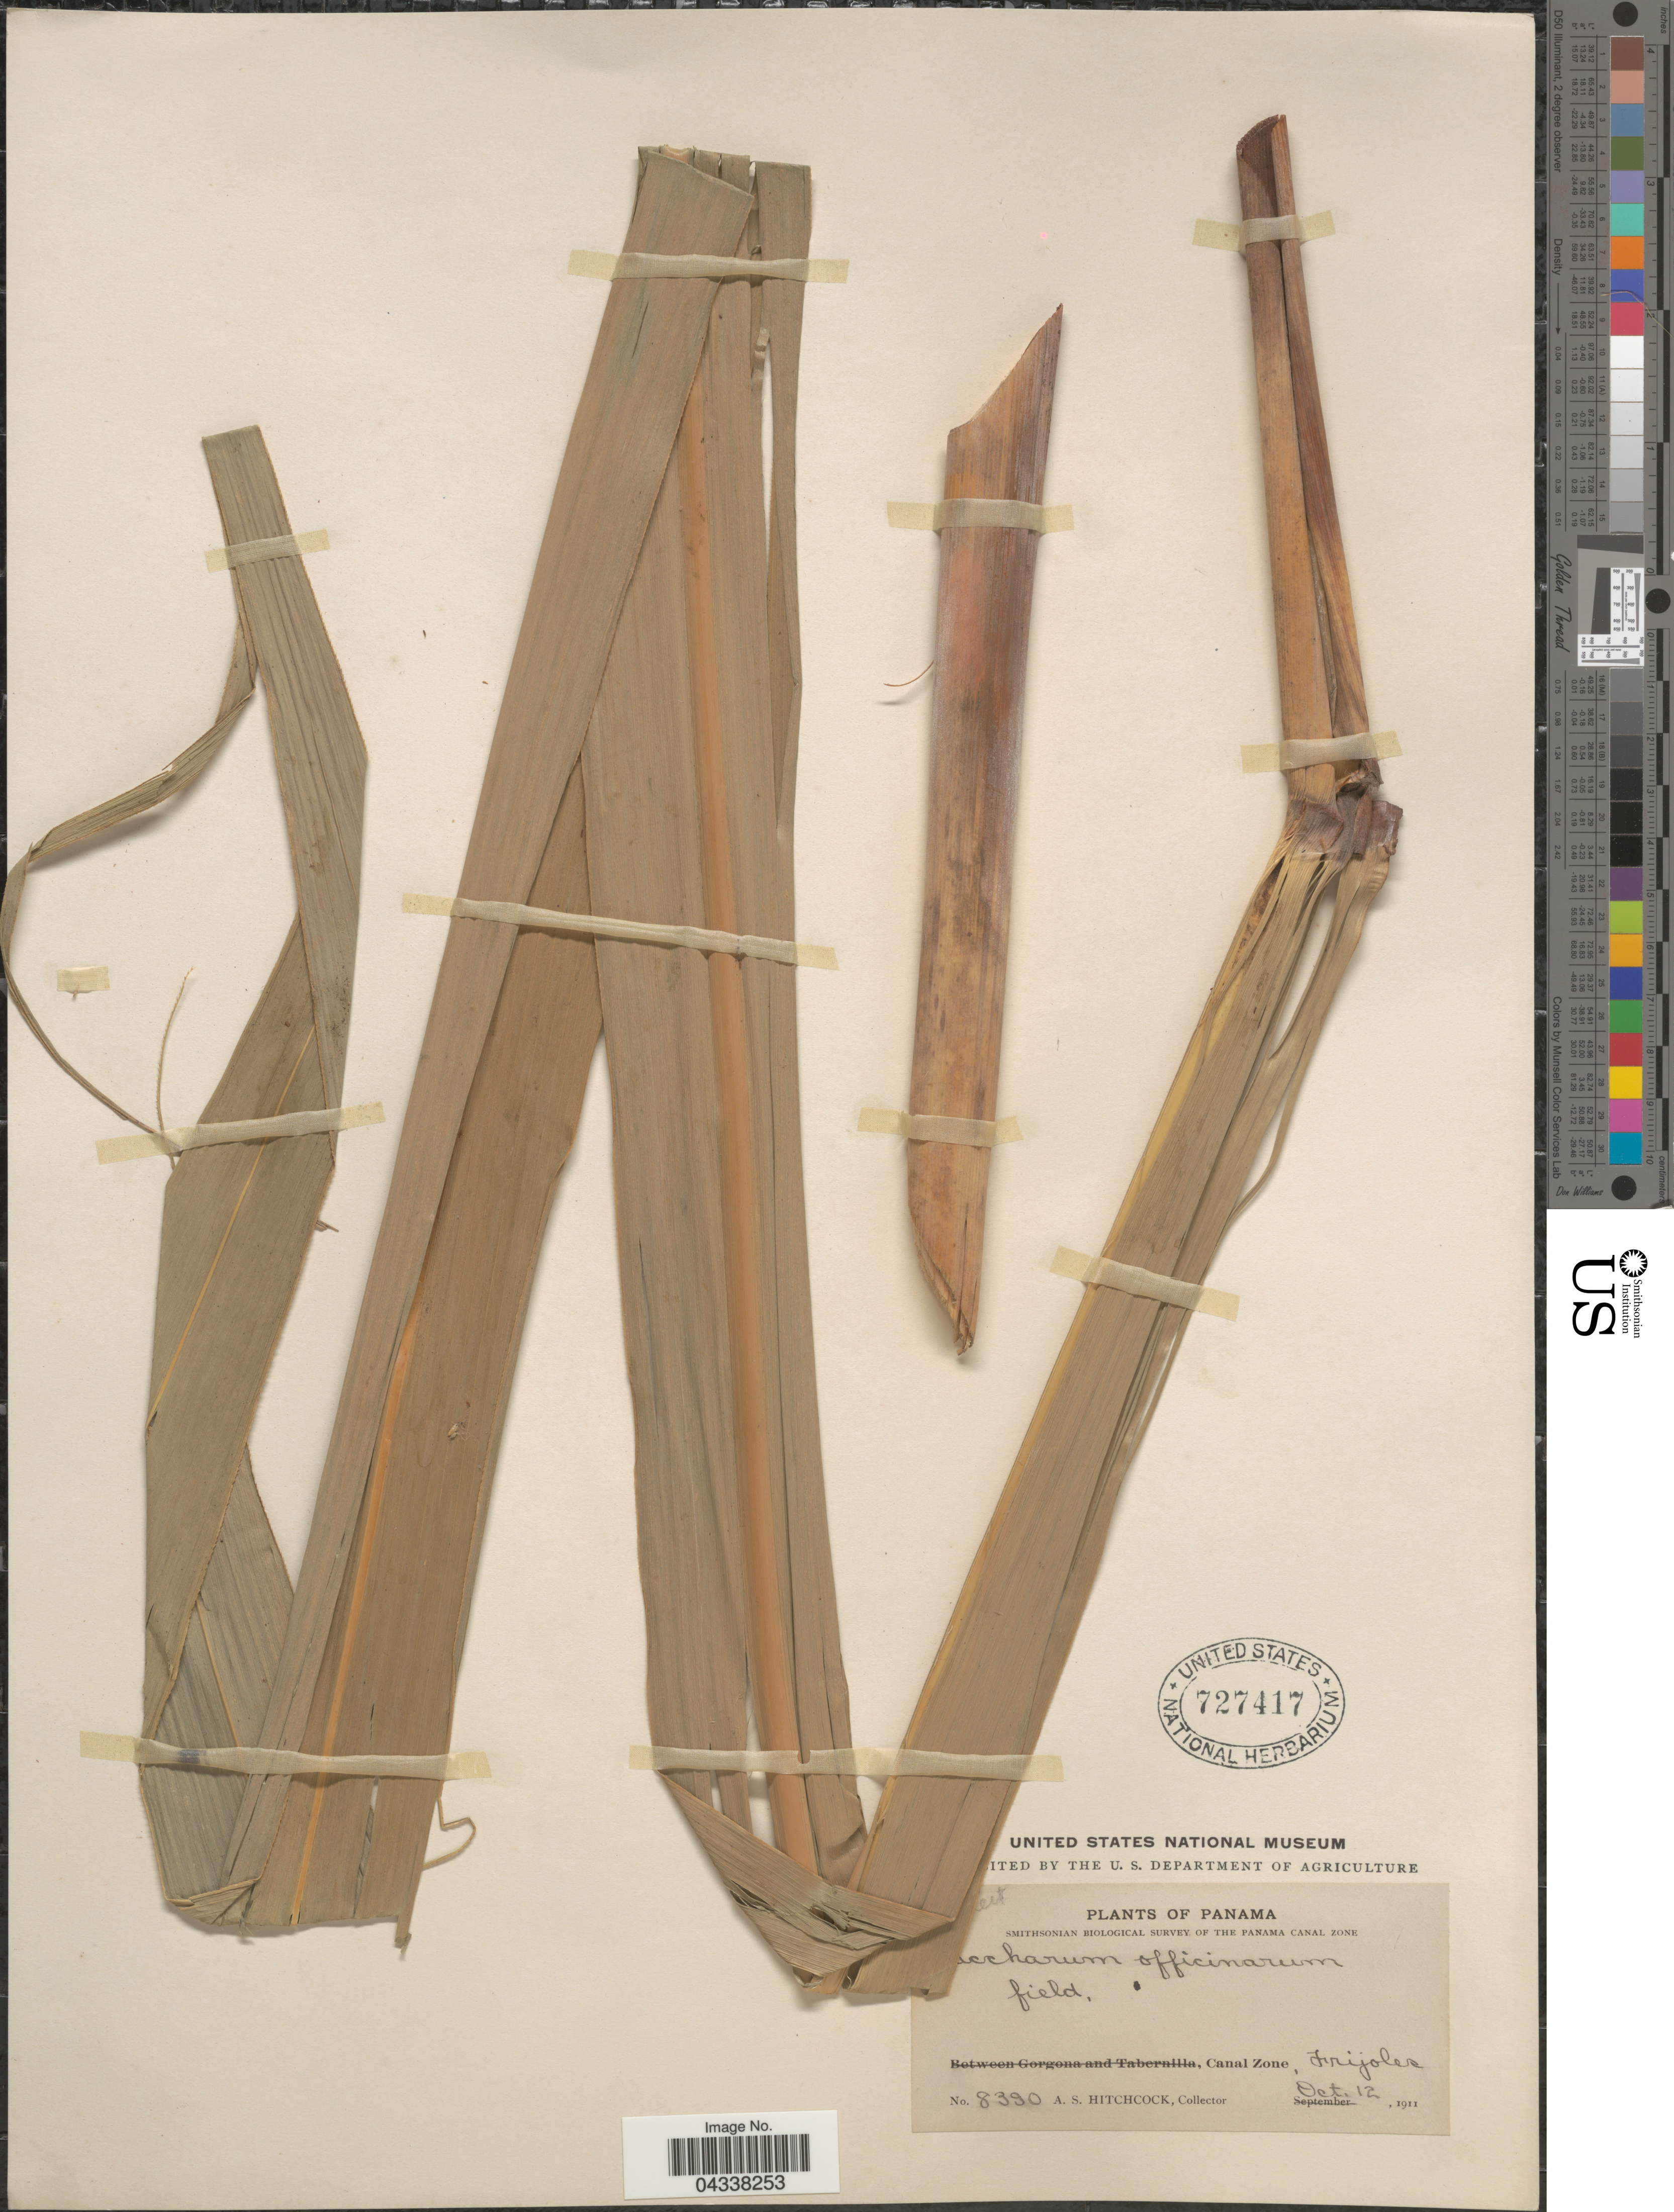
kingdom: Plantae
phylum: Tracheophyta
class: Liliopsida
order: Poales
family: Poaceae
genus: Saccharum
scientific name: Saccharum officinarum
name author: L.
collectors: A. S. Hitchcock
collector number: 8390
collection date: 1911-10-12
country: Panama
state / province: Colón / Panamá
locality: Smithsonian Biological Survey of the Panama Canal Zone. Canal Zone, Frijoles.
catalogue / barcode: US 727417